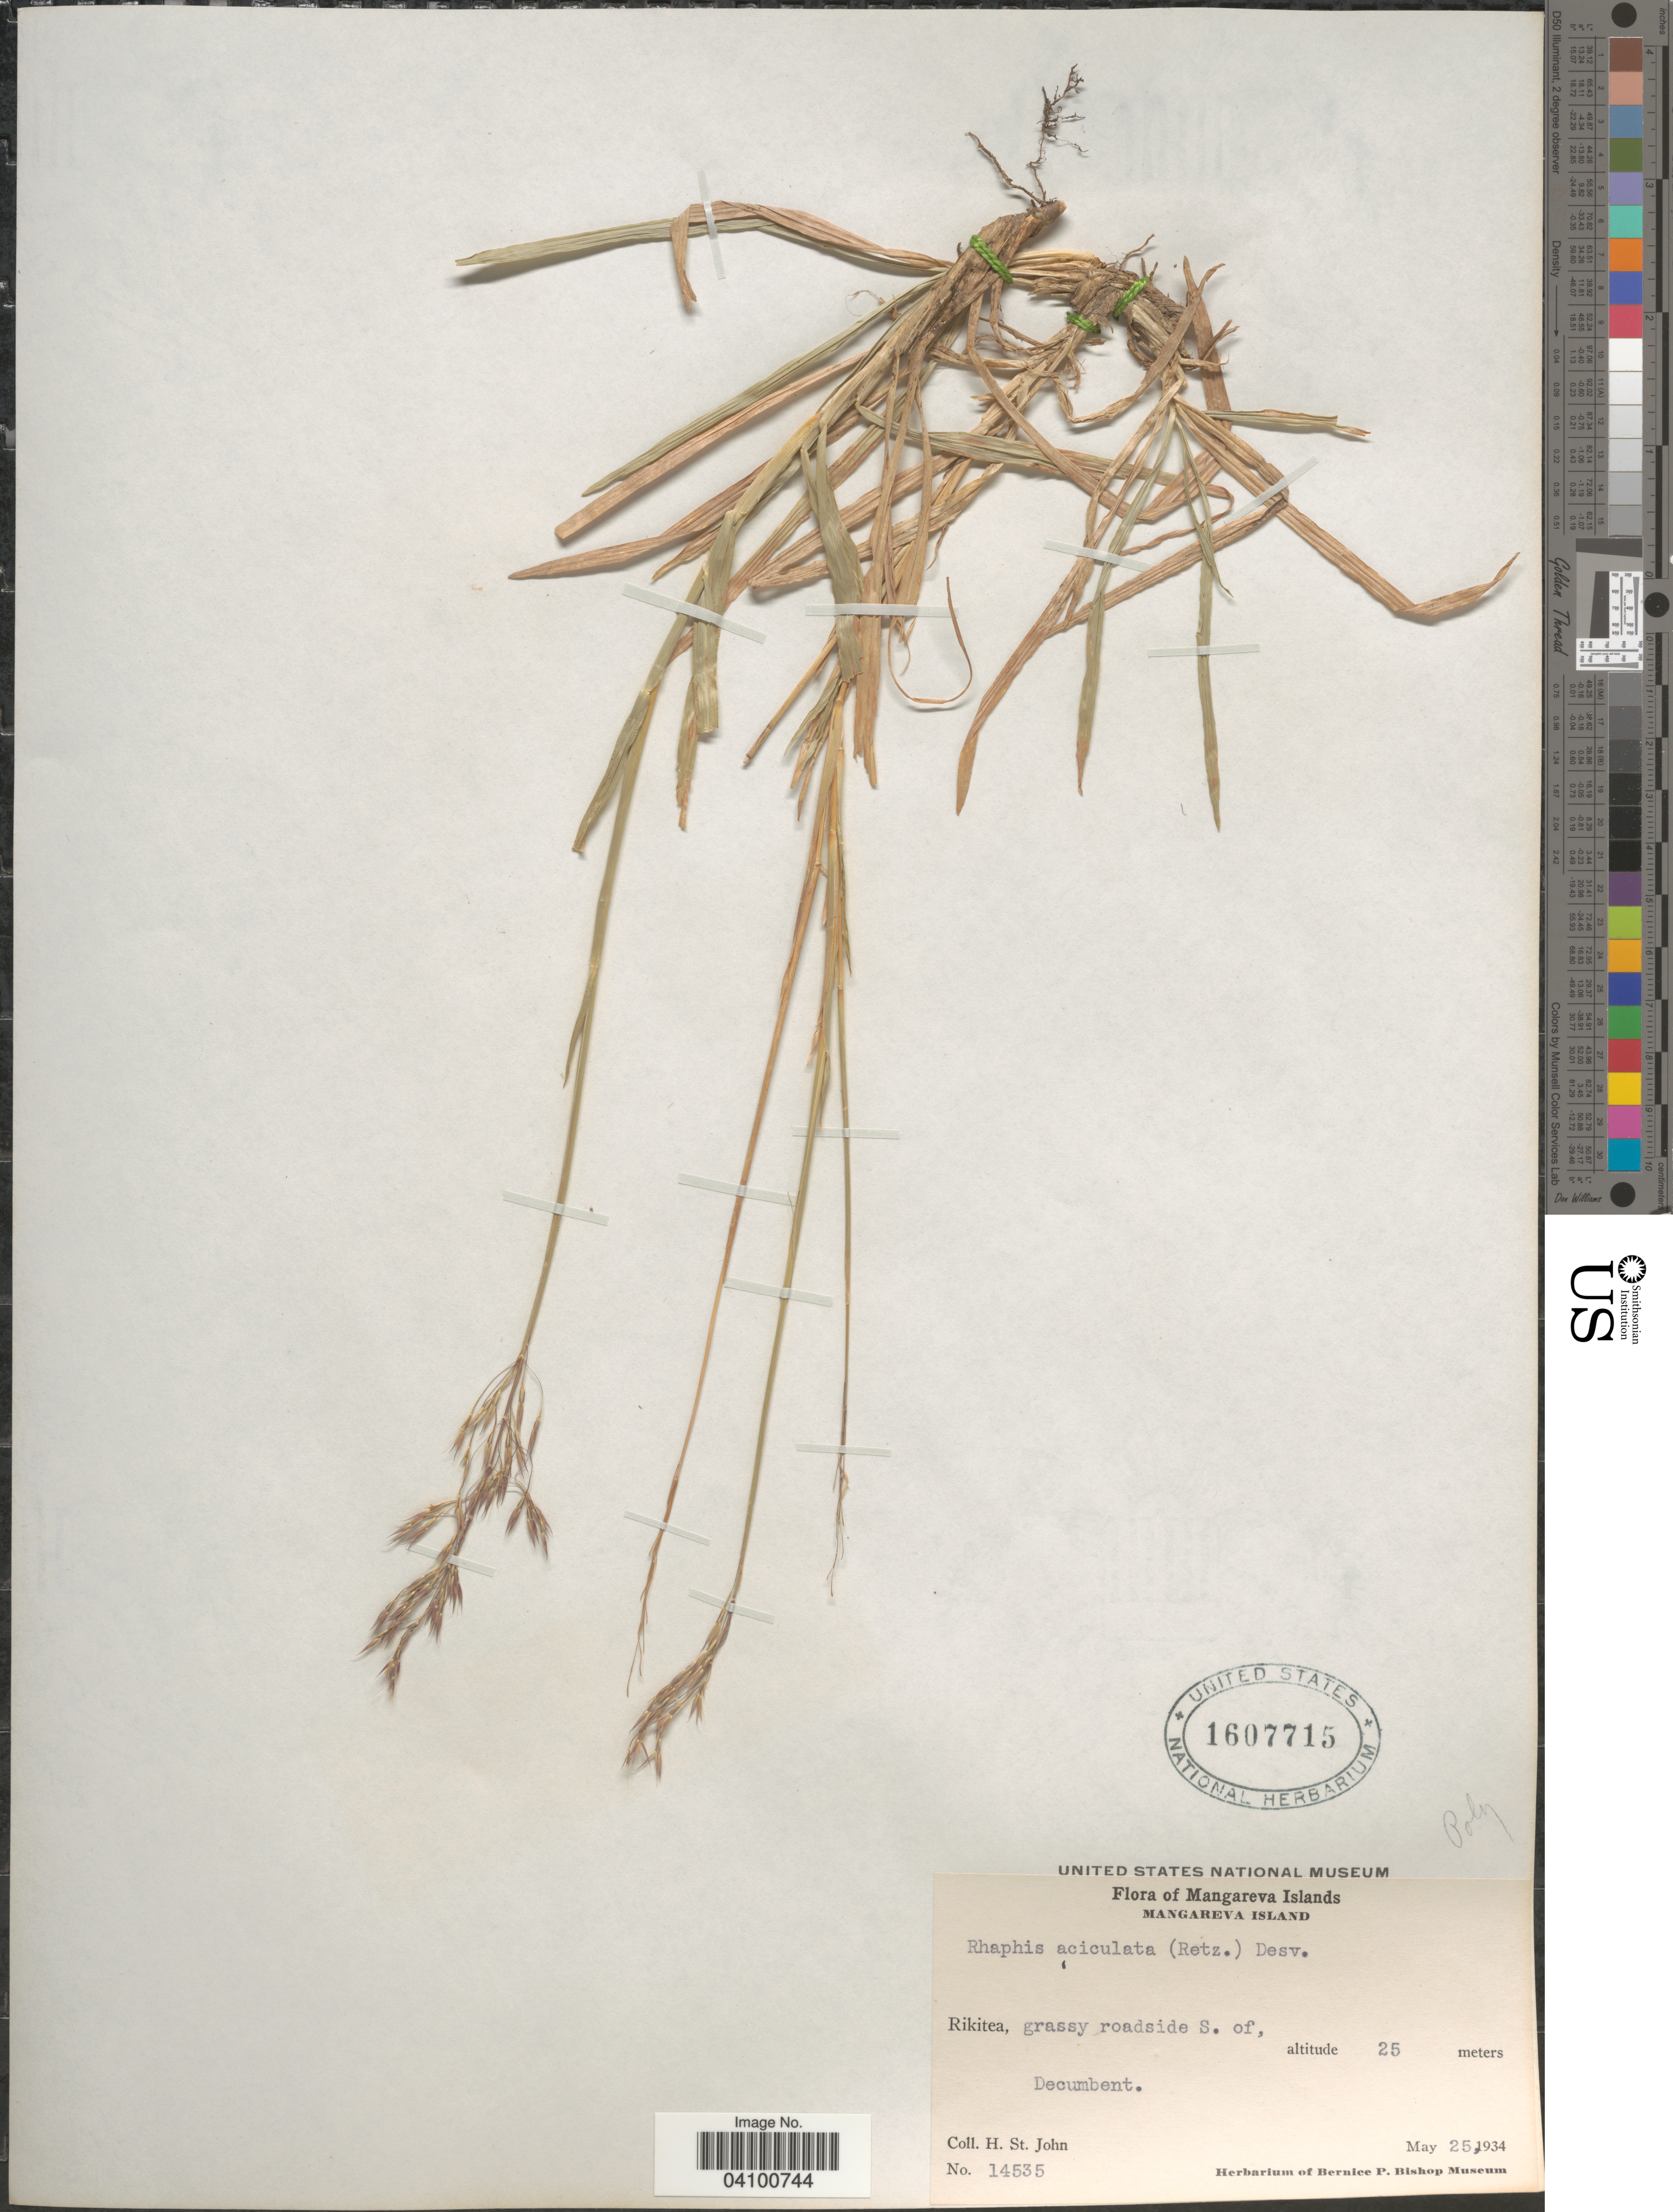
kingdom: Plantae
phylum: Tracheophyta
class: Liliopsida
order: Poales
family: Poaceae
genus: Chrysopogon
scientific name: Chrysopogon aciculatus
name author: (Retz.) Trin.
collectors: H. St. John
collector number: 14535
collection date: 1934-05-25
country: French Polynesia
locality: Mangareva Islands. Rikitea, grassy roadside S. of.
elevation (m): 25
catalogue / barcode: US 1607715